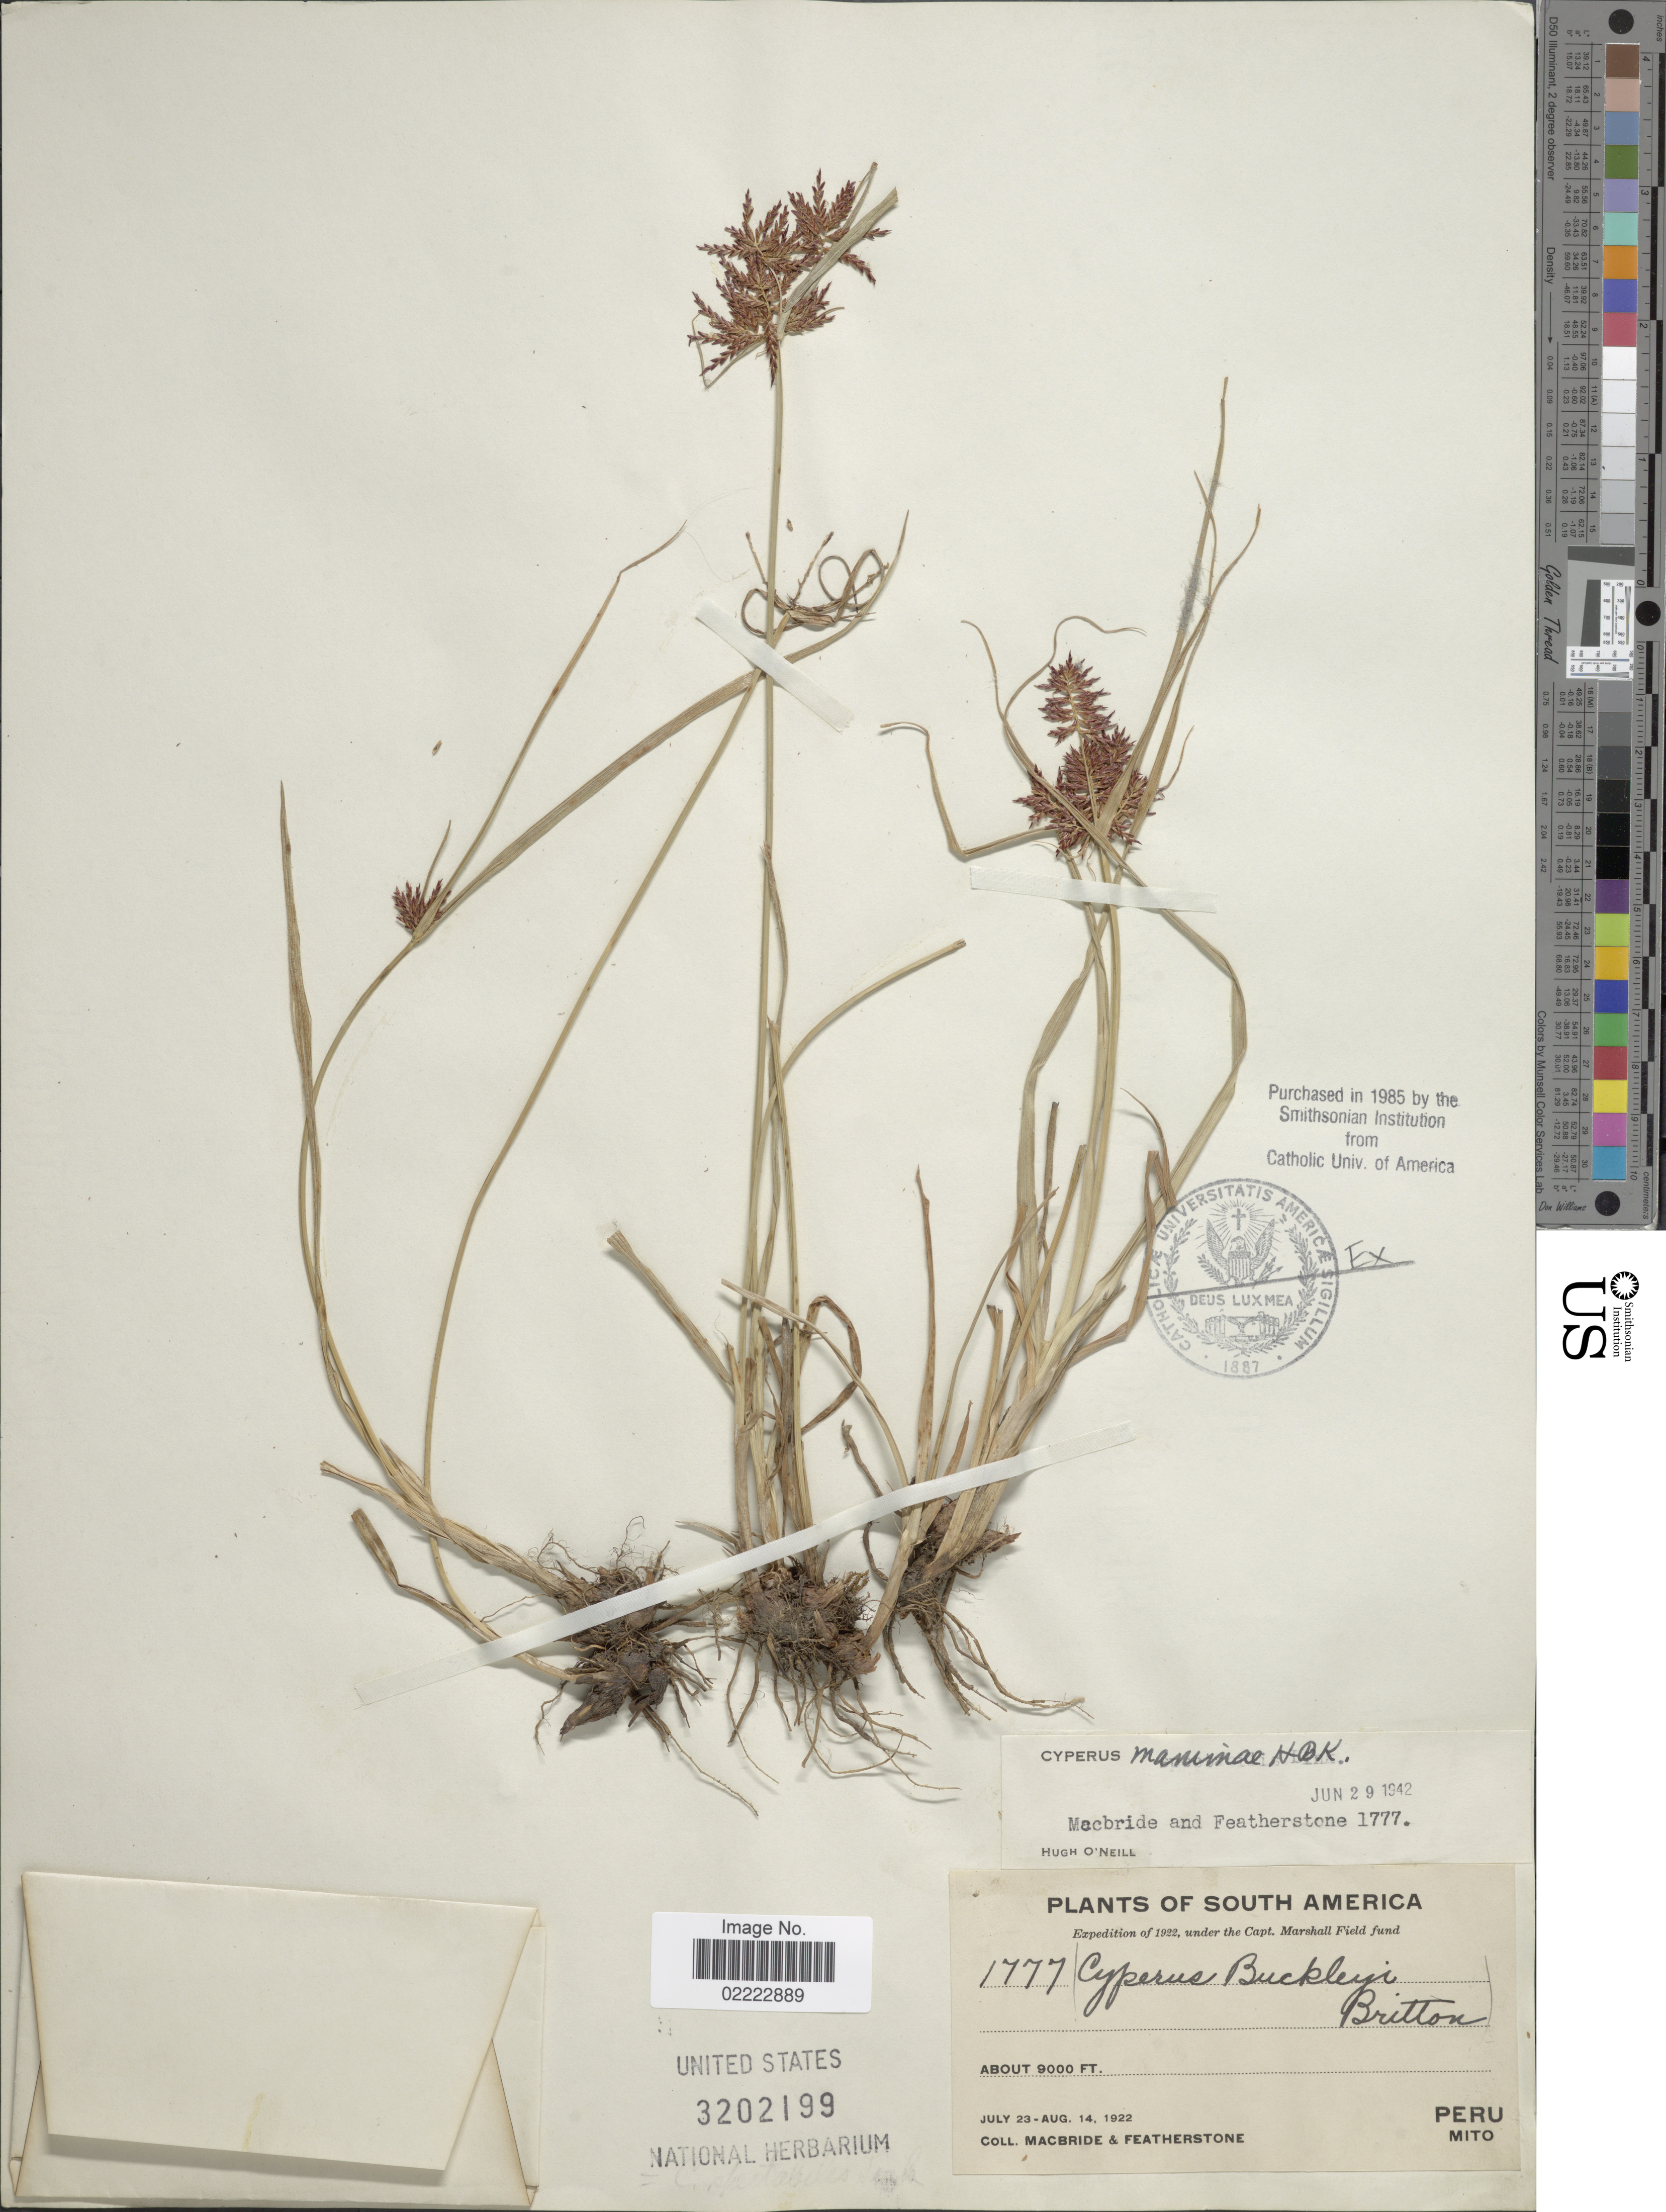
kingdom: Plantae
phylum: Tracheophyta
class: Liliopsida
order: Poales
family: Cyperaceae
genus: Cyperus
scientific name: Cyperus manimae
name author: Kunth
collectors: Macbride, -- & -. Featherstone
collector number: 1777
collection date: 1922-07-23/1922-08-14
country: Peru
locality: Mito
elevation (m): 2743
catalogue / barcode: US 3202199